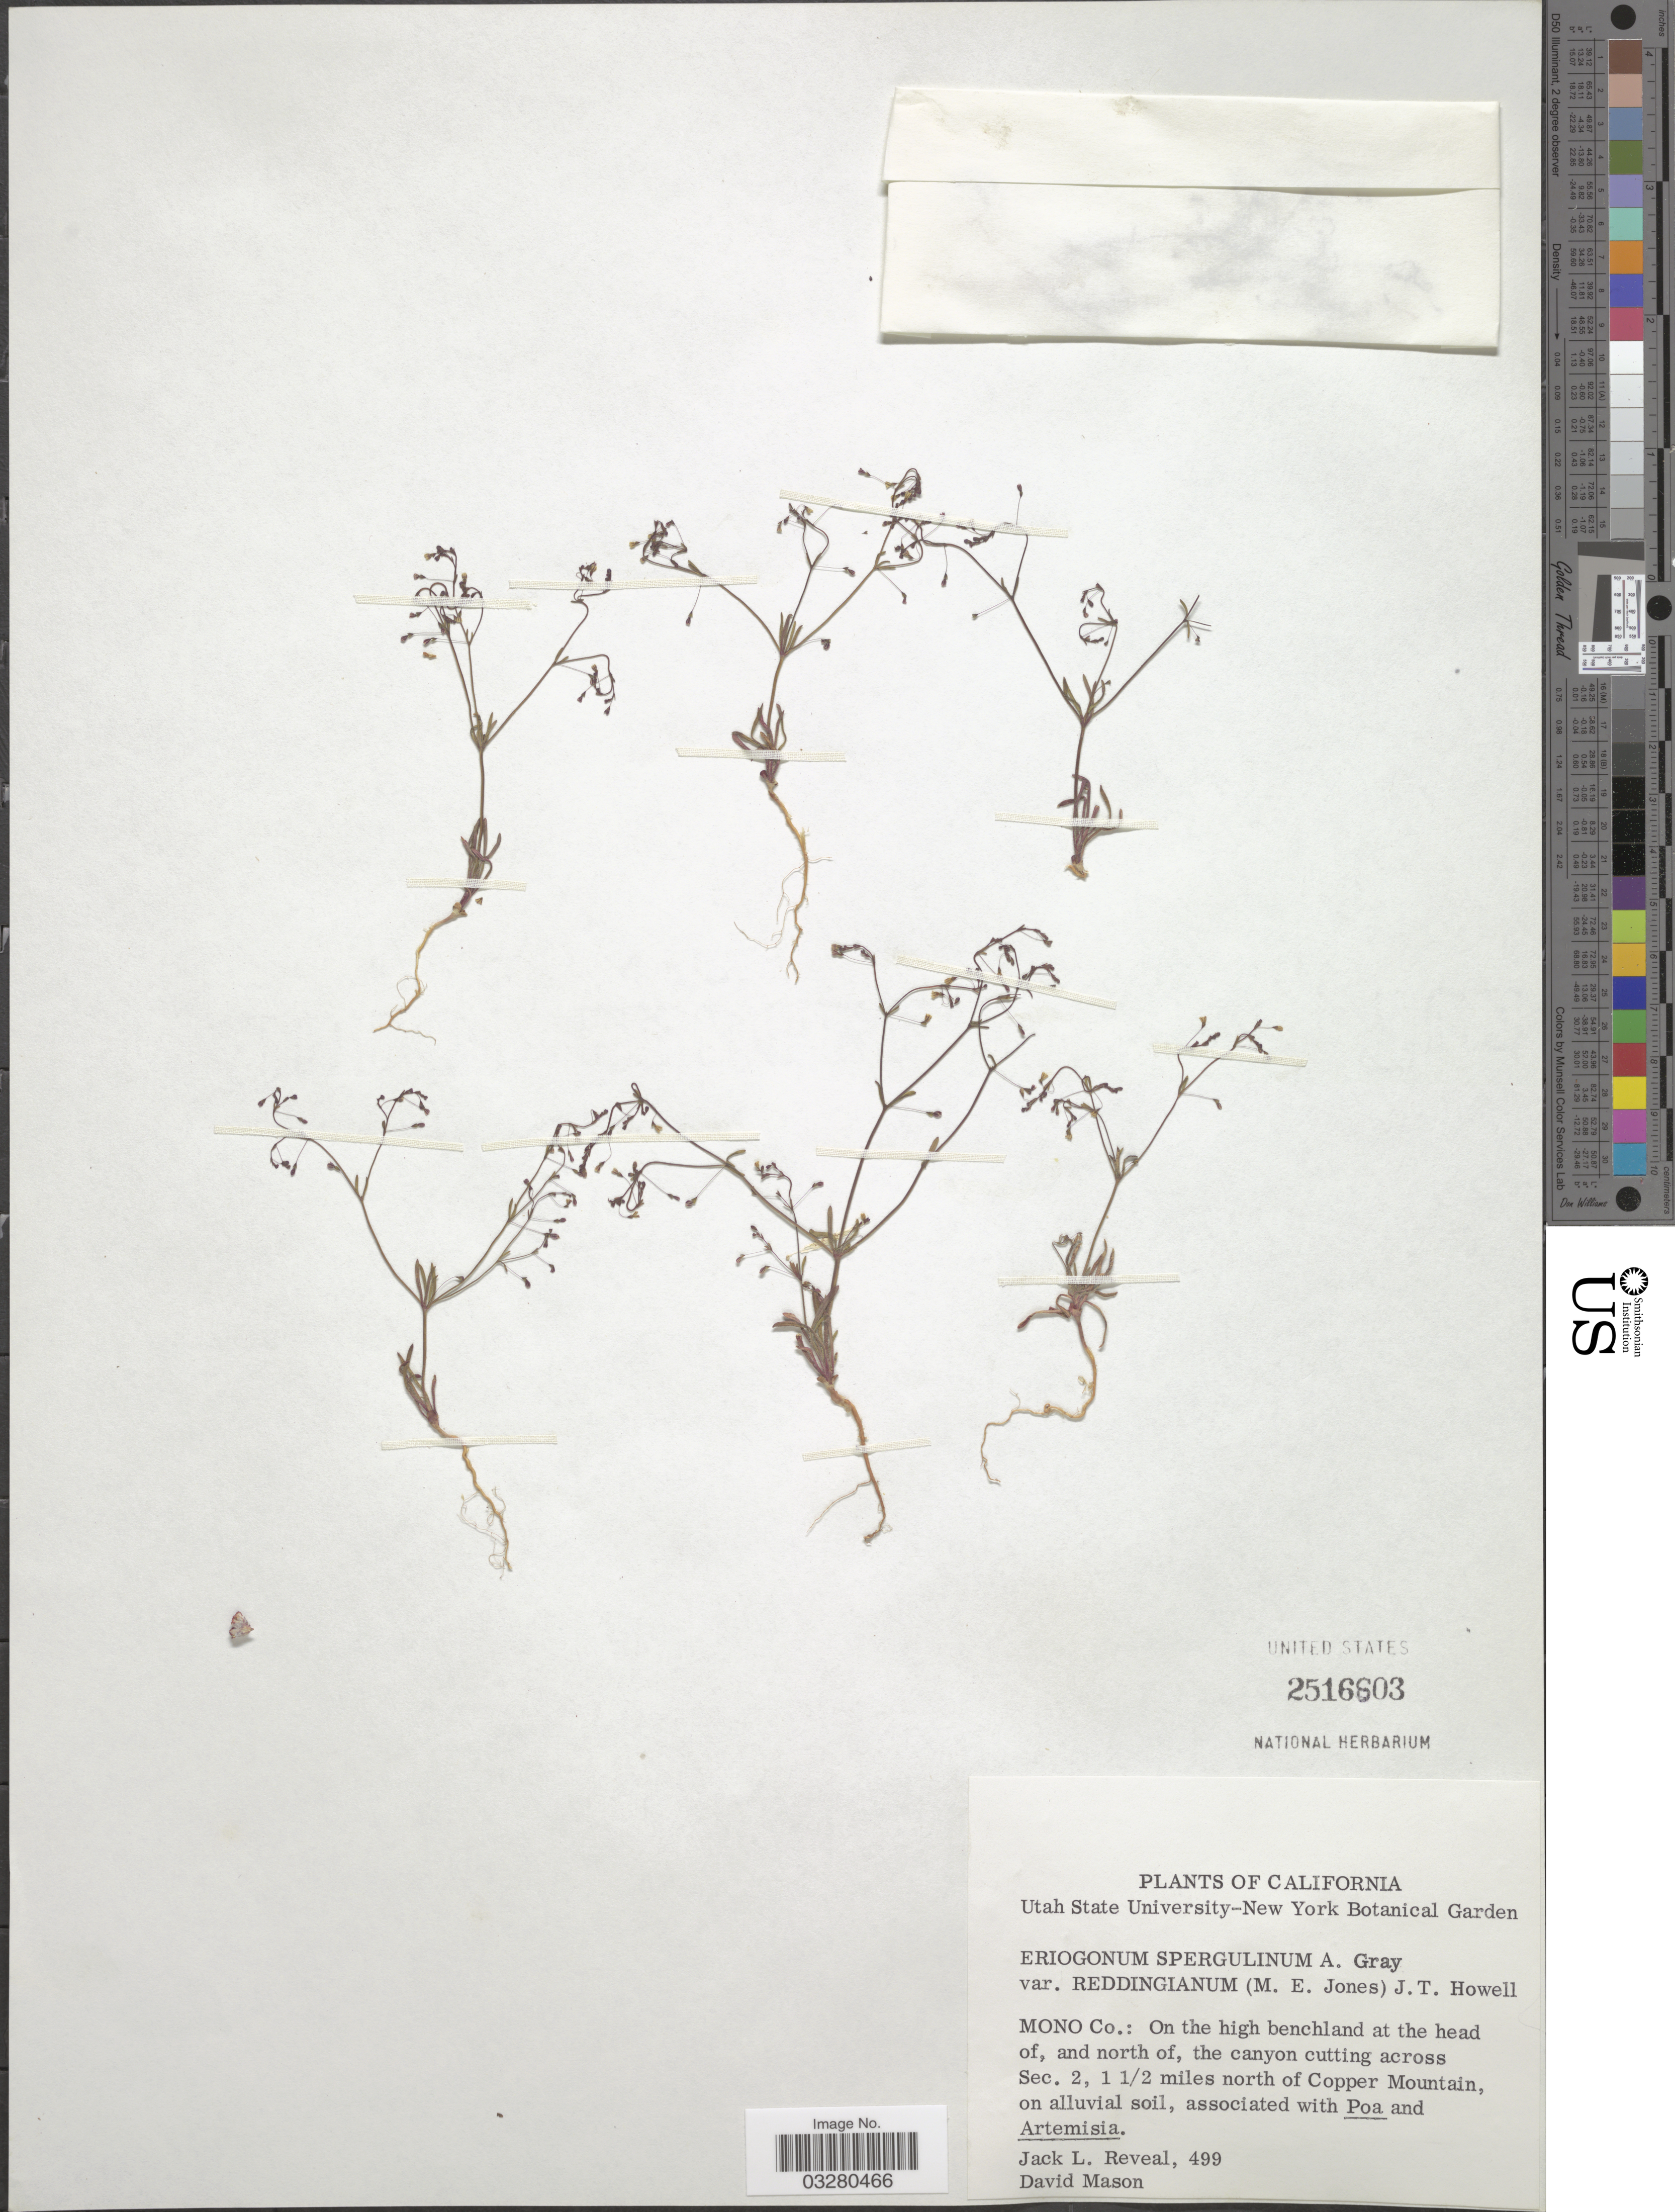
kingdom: Plantae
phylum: Tracheophyta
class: Magnoliopsida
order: Caryophyllales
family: Polygonaceae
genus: Eriogonum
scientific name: Eriogonum spergulinum var. spergulinum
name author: A. Gray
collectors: J. L. Reveal & D. Mason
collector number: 499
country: United States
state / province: California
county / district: Mono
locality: Mono Co.: On the high benchland at the head of, and north of, the canyon cutting across Sec. 2, 1 ½ miles north of Copper Mountain.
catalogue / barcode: US 2516803